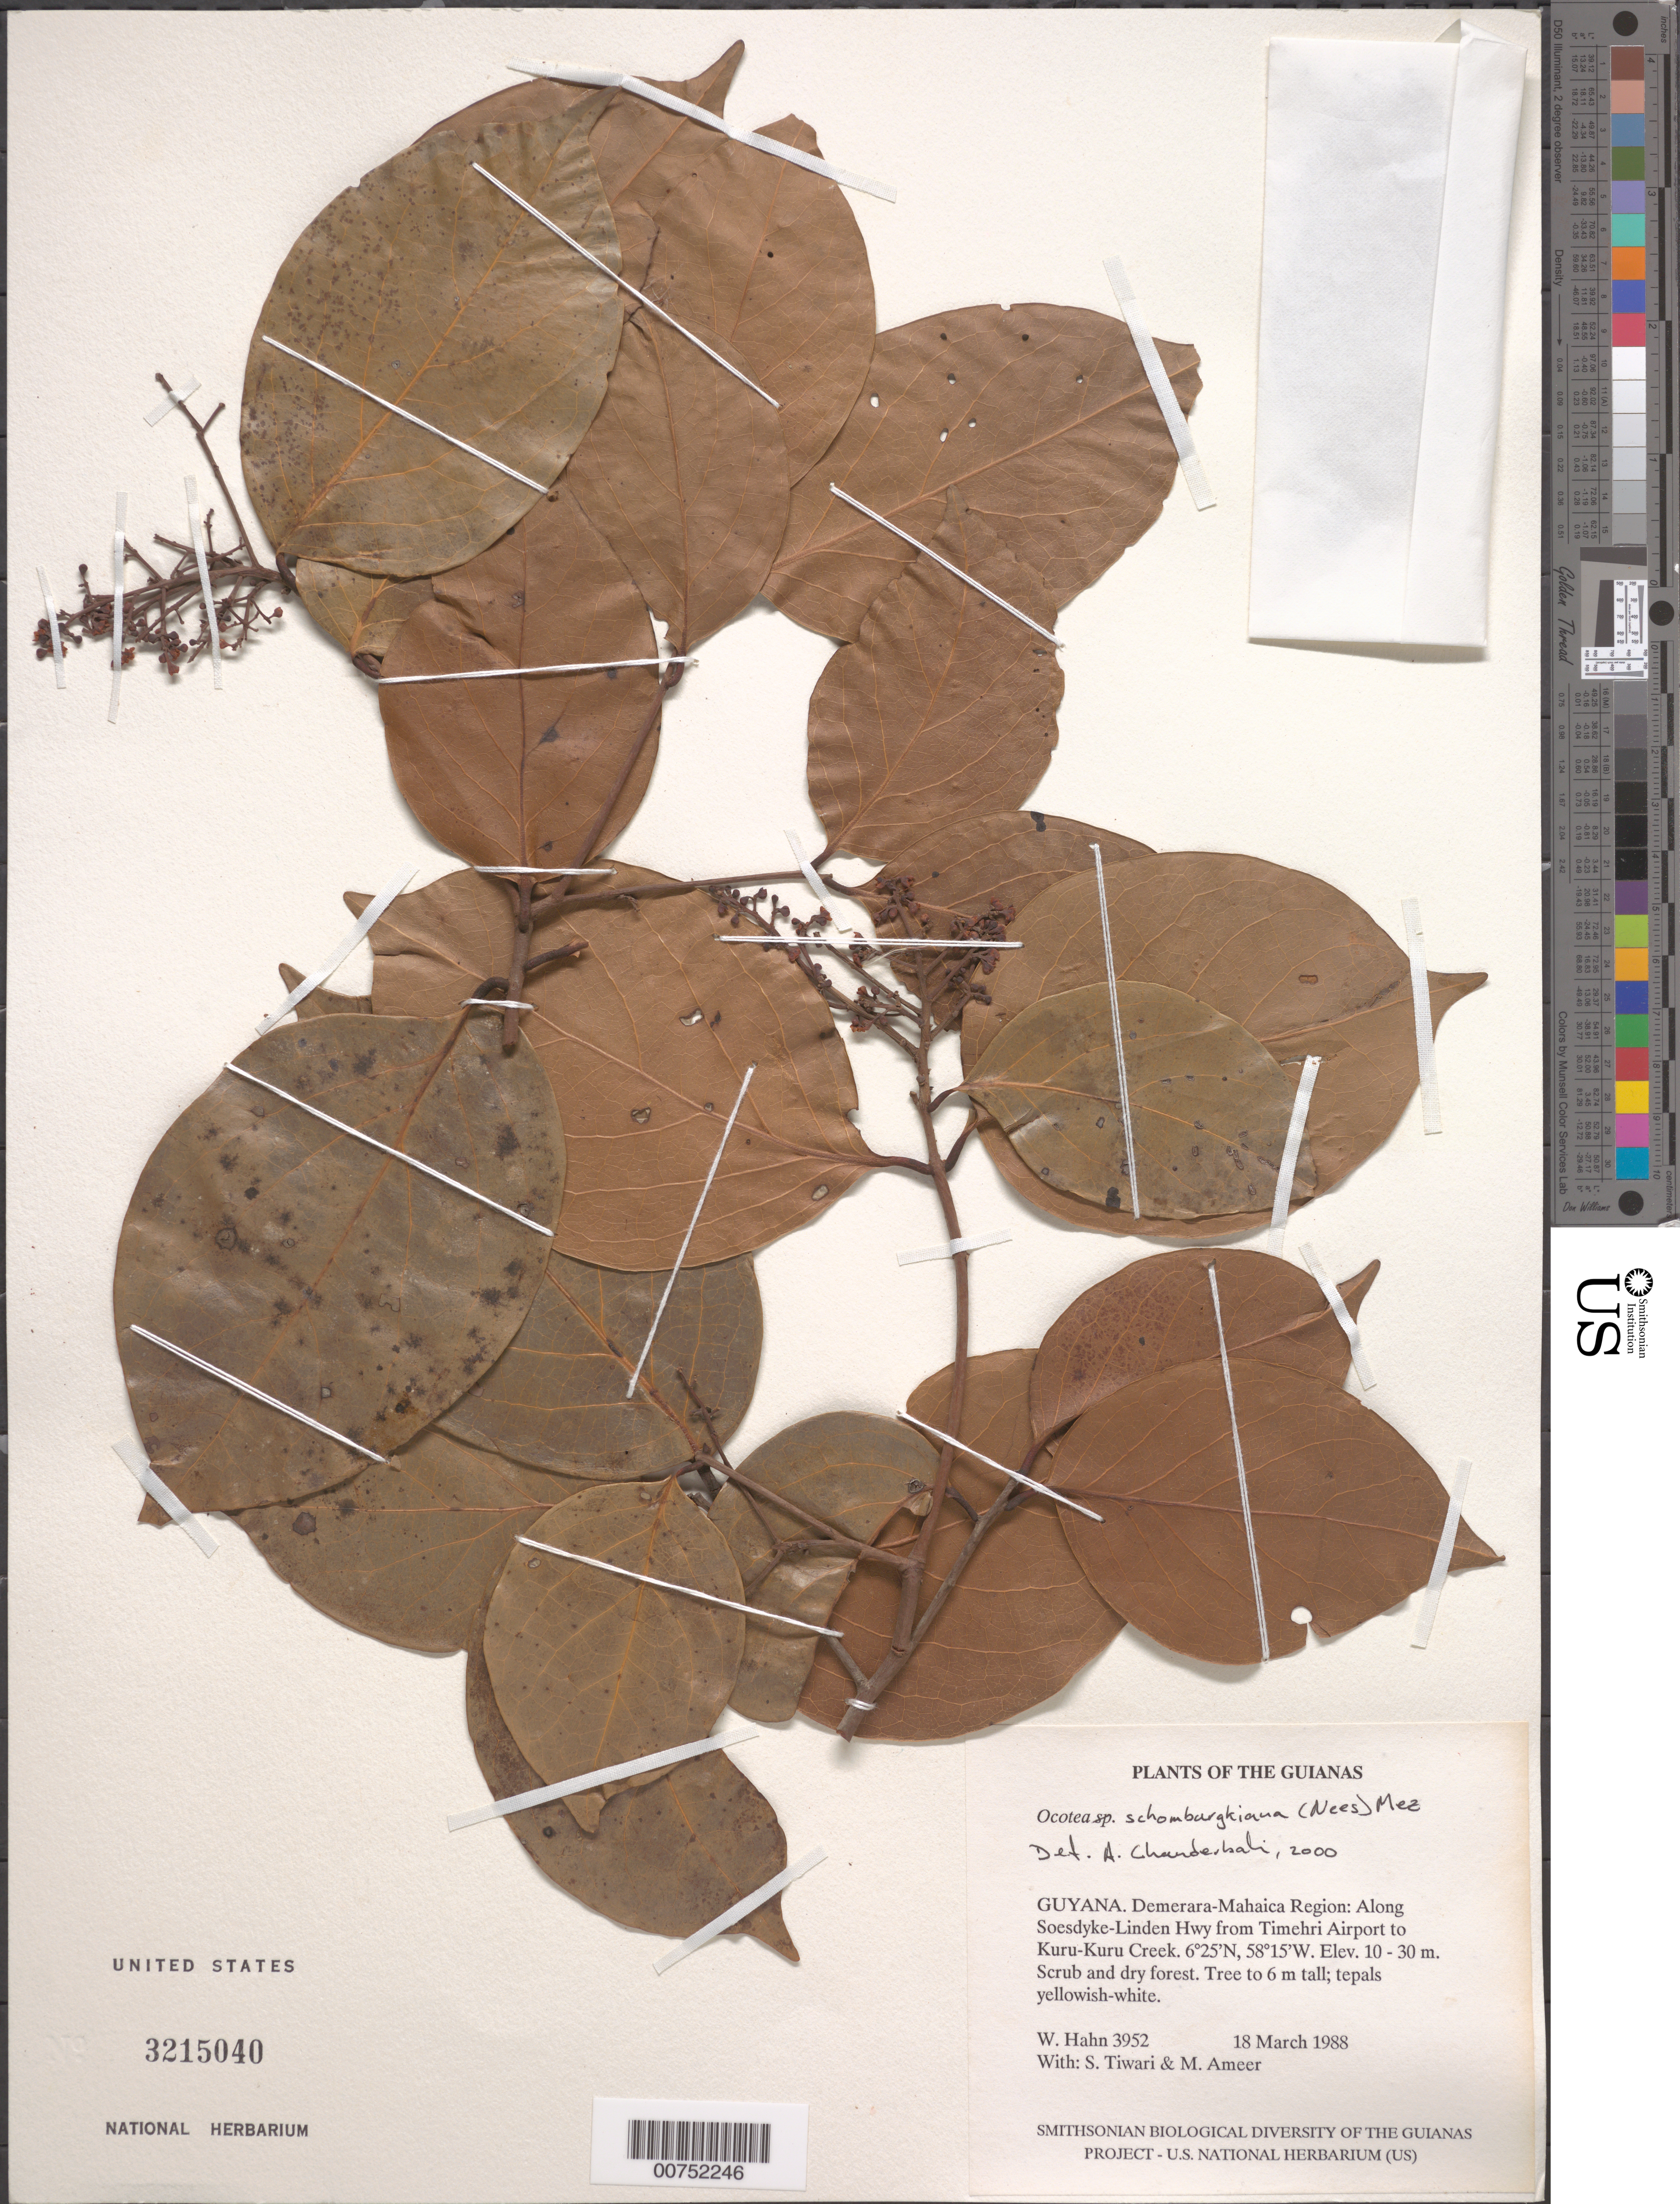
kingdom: Plantae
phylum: Tracheophyta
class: Magnoliopsida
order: Laurales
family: Lauraceae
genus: Ocotea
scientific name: Ocotea schomburgkiana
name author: (Nees) Mez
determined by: Chanderbali, Andre Shashi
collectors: W. Hahn, S. Tiwari & M. Ameer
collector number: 3952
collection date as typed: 18 March 1988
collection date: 1988-03-18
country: Guyana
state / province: Demerara-Mahaica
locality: Along Soesdyke-Linden Hwy from Timehri Airport to Kuru-Kuru Creek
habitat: Scrub and dry forest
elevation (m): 10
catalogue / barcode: US 3215040